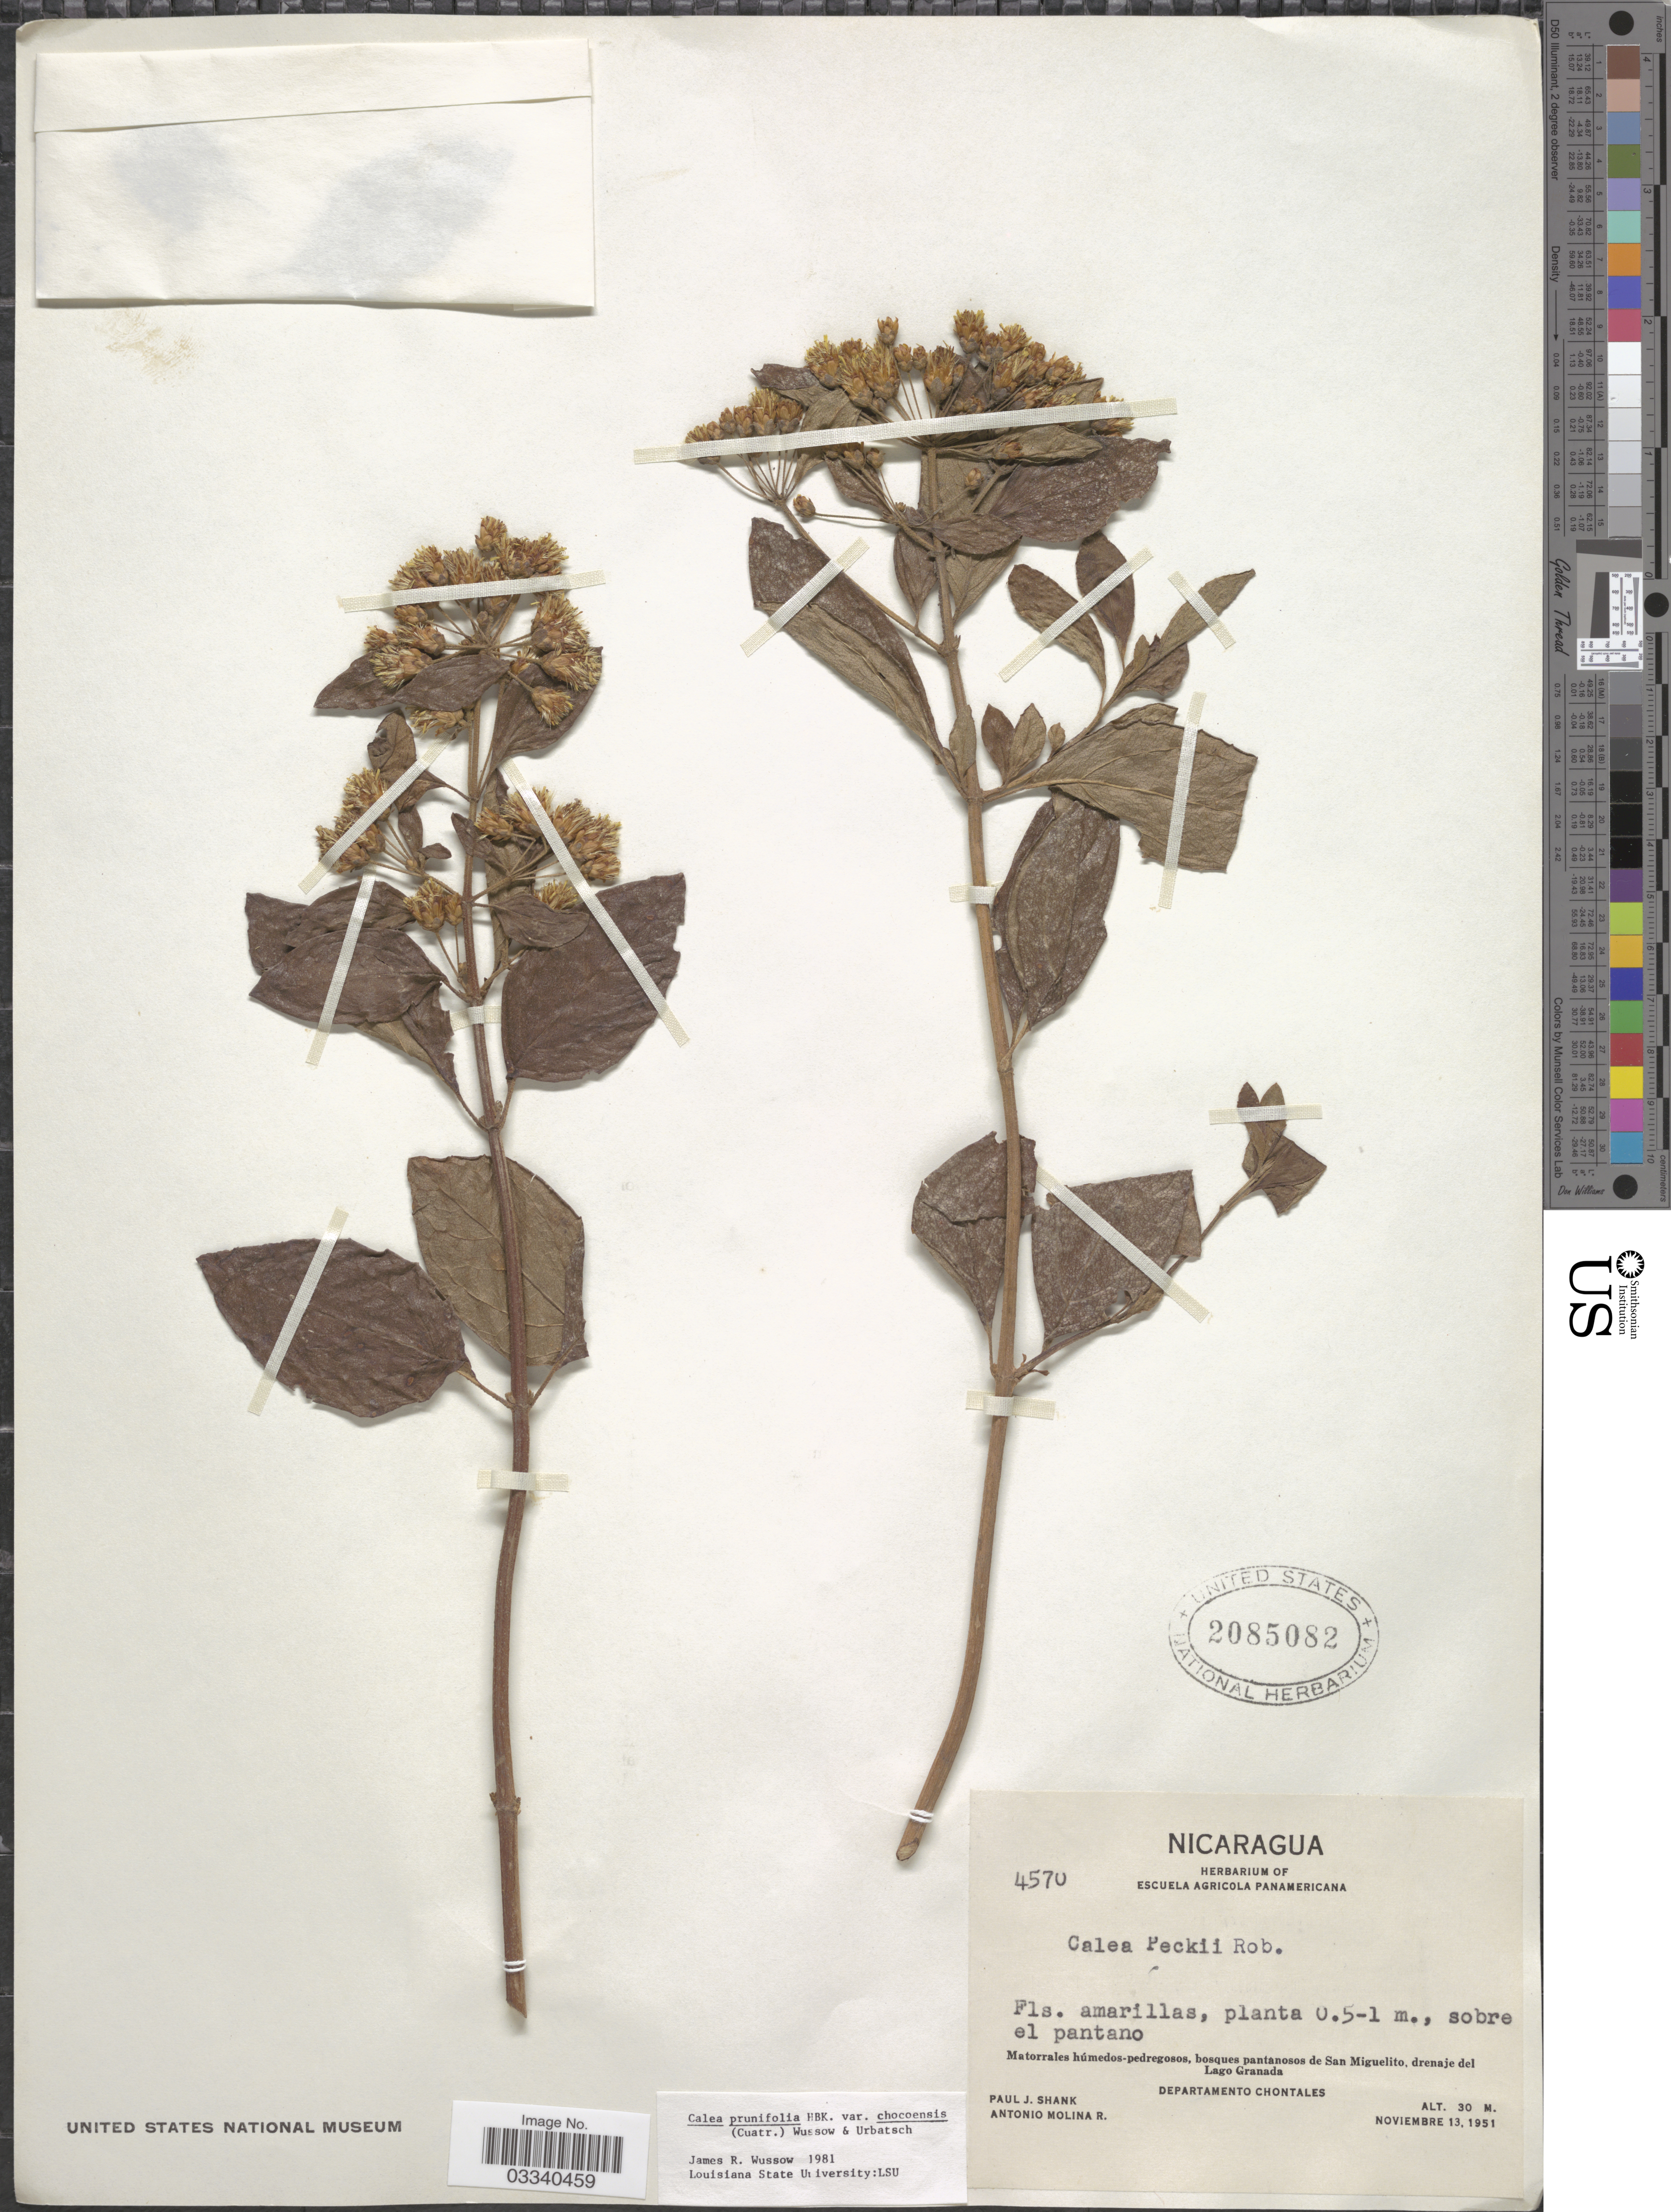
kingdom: Plantae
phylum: Tracheophyta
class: Magnoliopsida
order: Asterales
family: Asteraceae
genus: Calea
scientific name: Calea prunifolia var. chocoensis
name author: Kunth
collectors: P. J. Shank & A. Molina R.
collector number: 4570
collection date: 1951-11-13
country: Nicaragua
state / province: Chontales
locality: Matorrales húmedos-pedrogosos, bosques pantanosos de San Miguelito, drenaje del Lago Granada, Departamento Chontales.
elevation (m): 30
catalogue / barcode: US 2085082